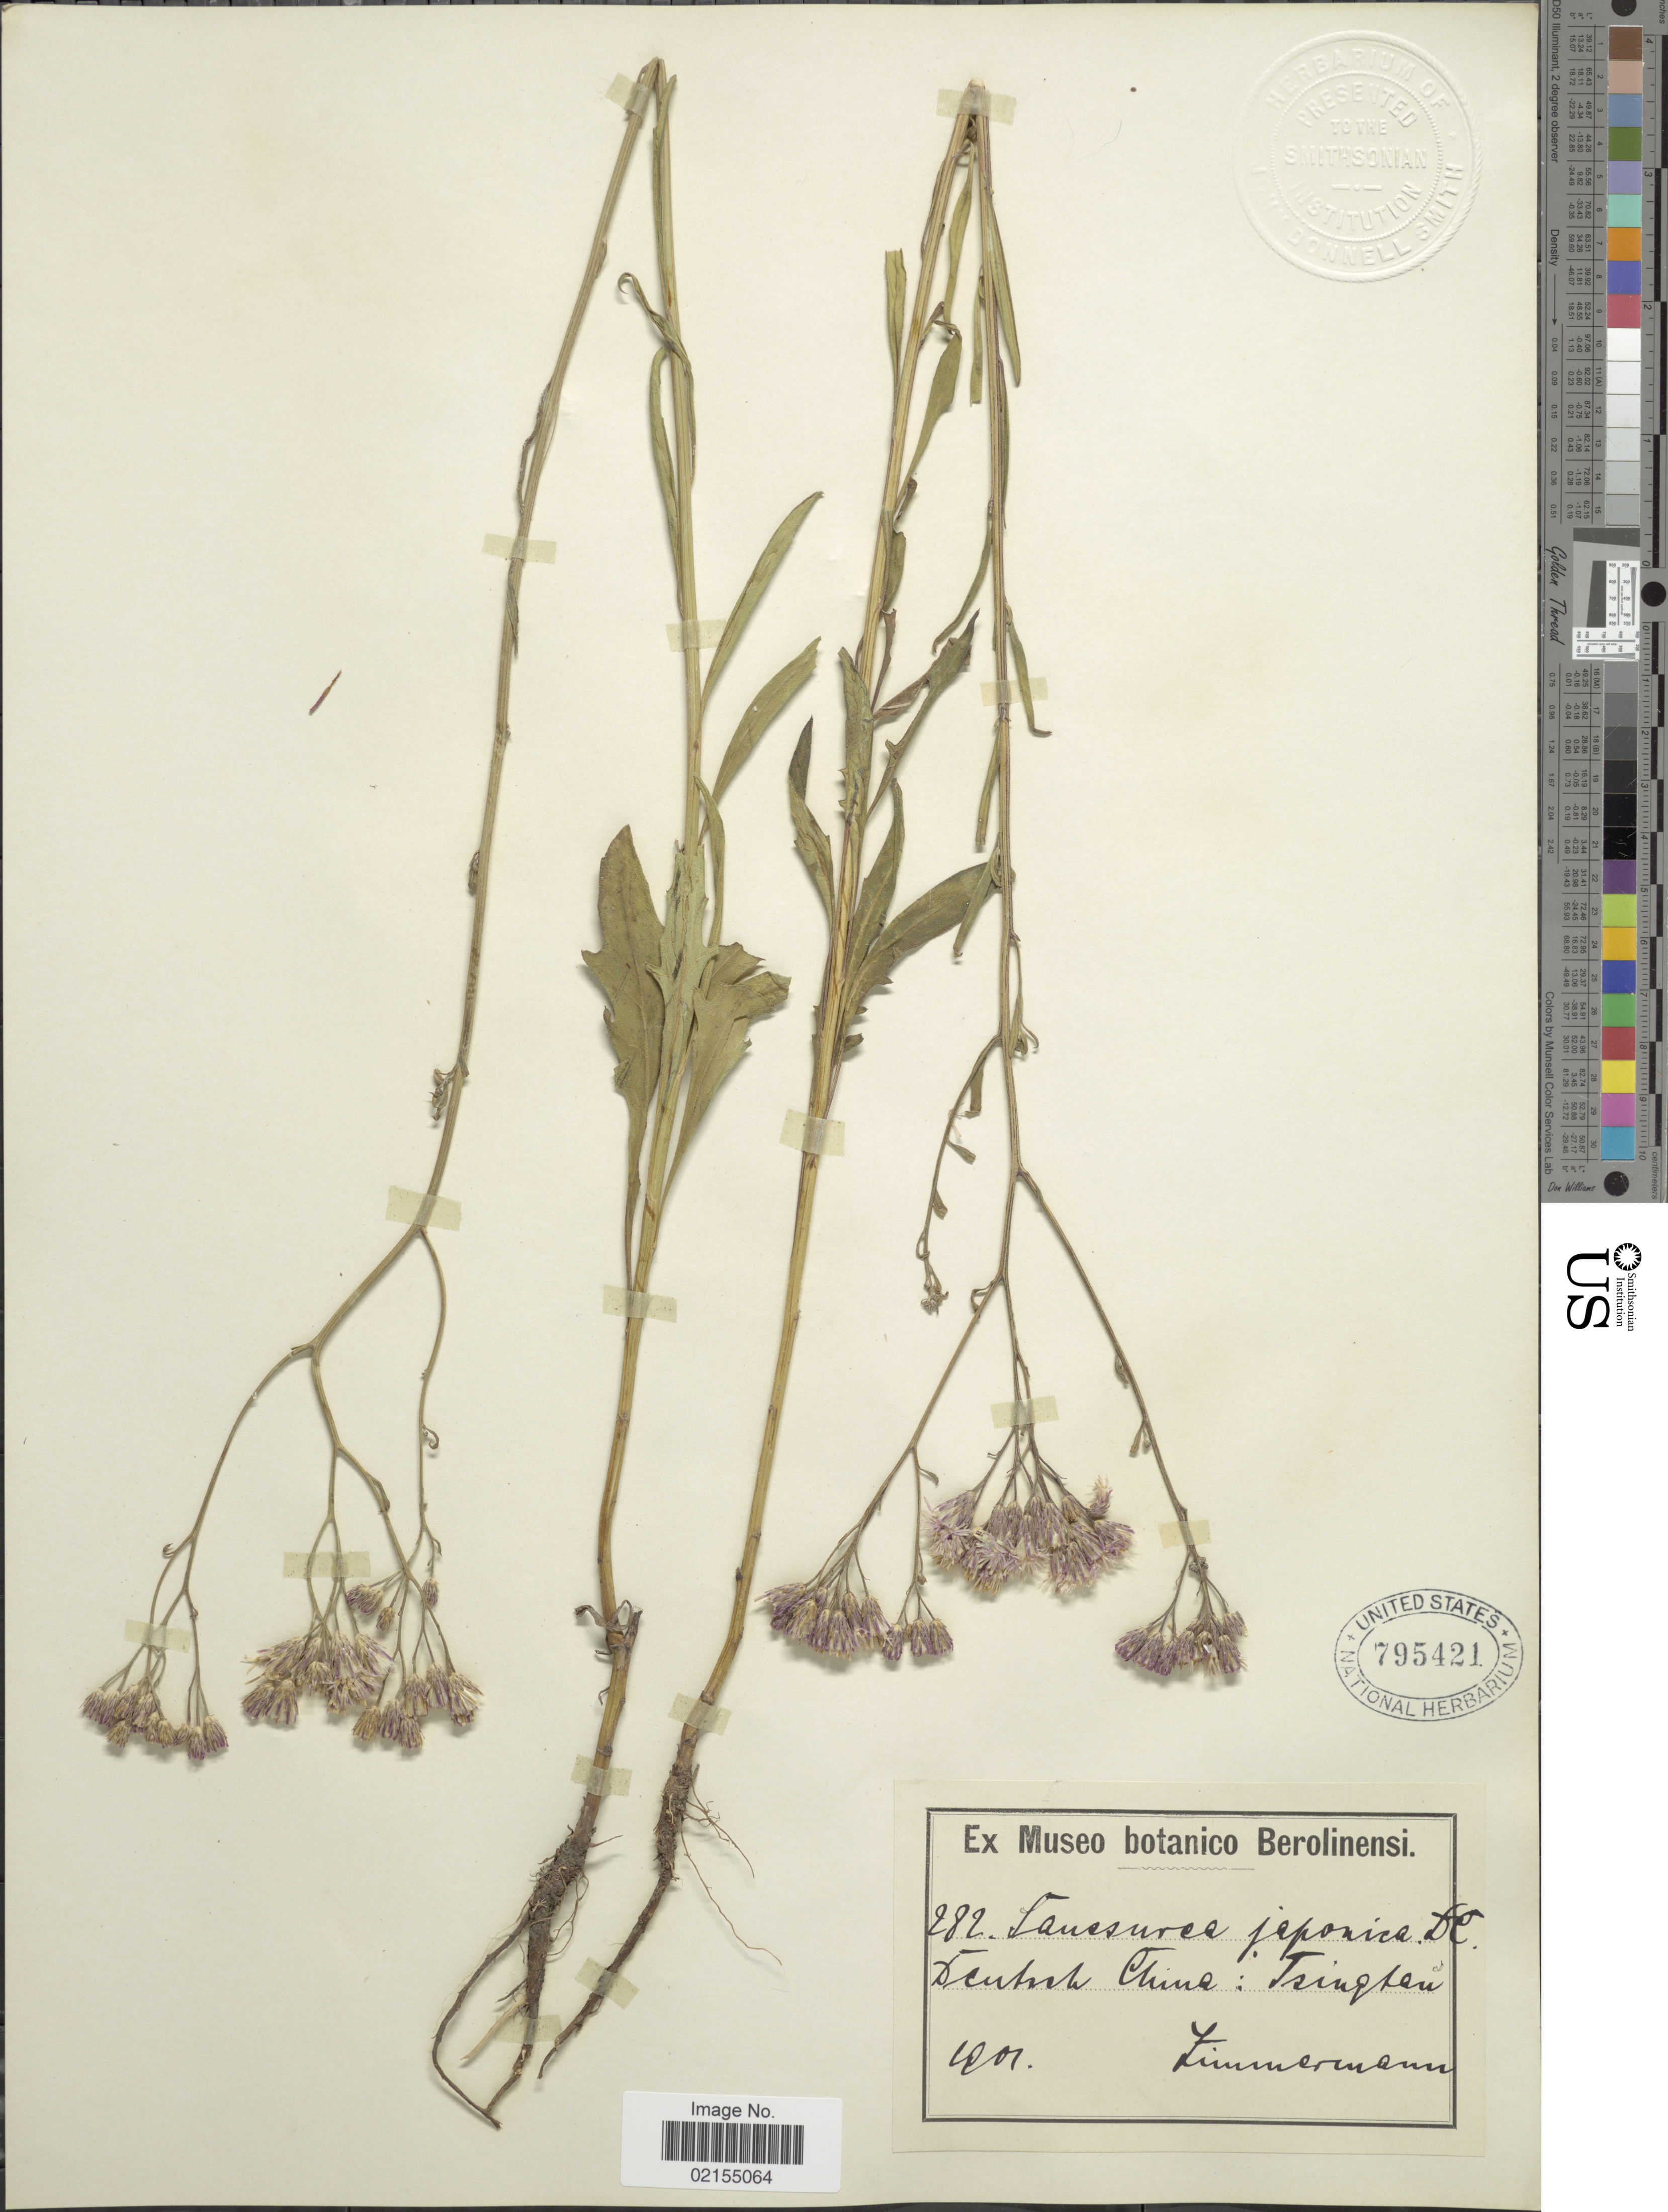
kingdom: Plantae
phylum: Tracheophyta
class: Magnoliopsida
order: Asterales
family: Asteraceae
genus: Saussurea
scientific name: Saussurea japonica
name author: (Thunb.) DC.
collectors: -- Zimmerman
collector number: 282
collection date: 1901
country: China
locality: Central China: Tsingtan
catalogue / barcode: US 795421